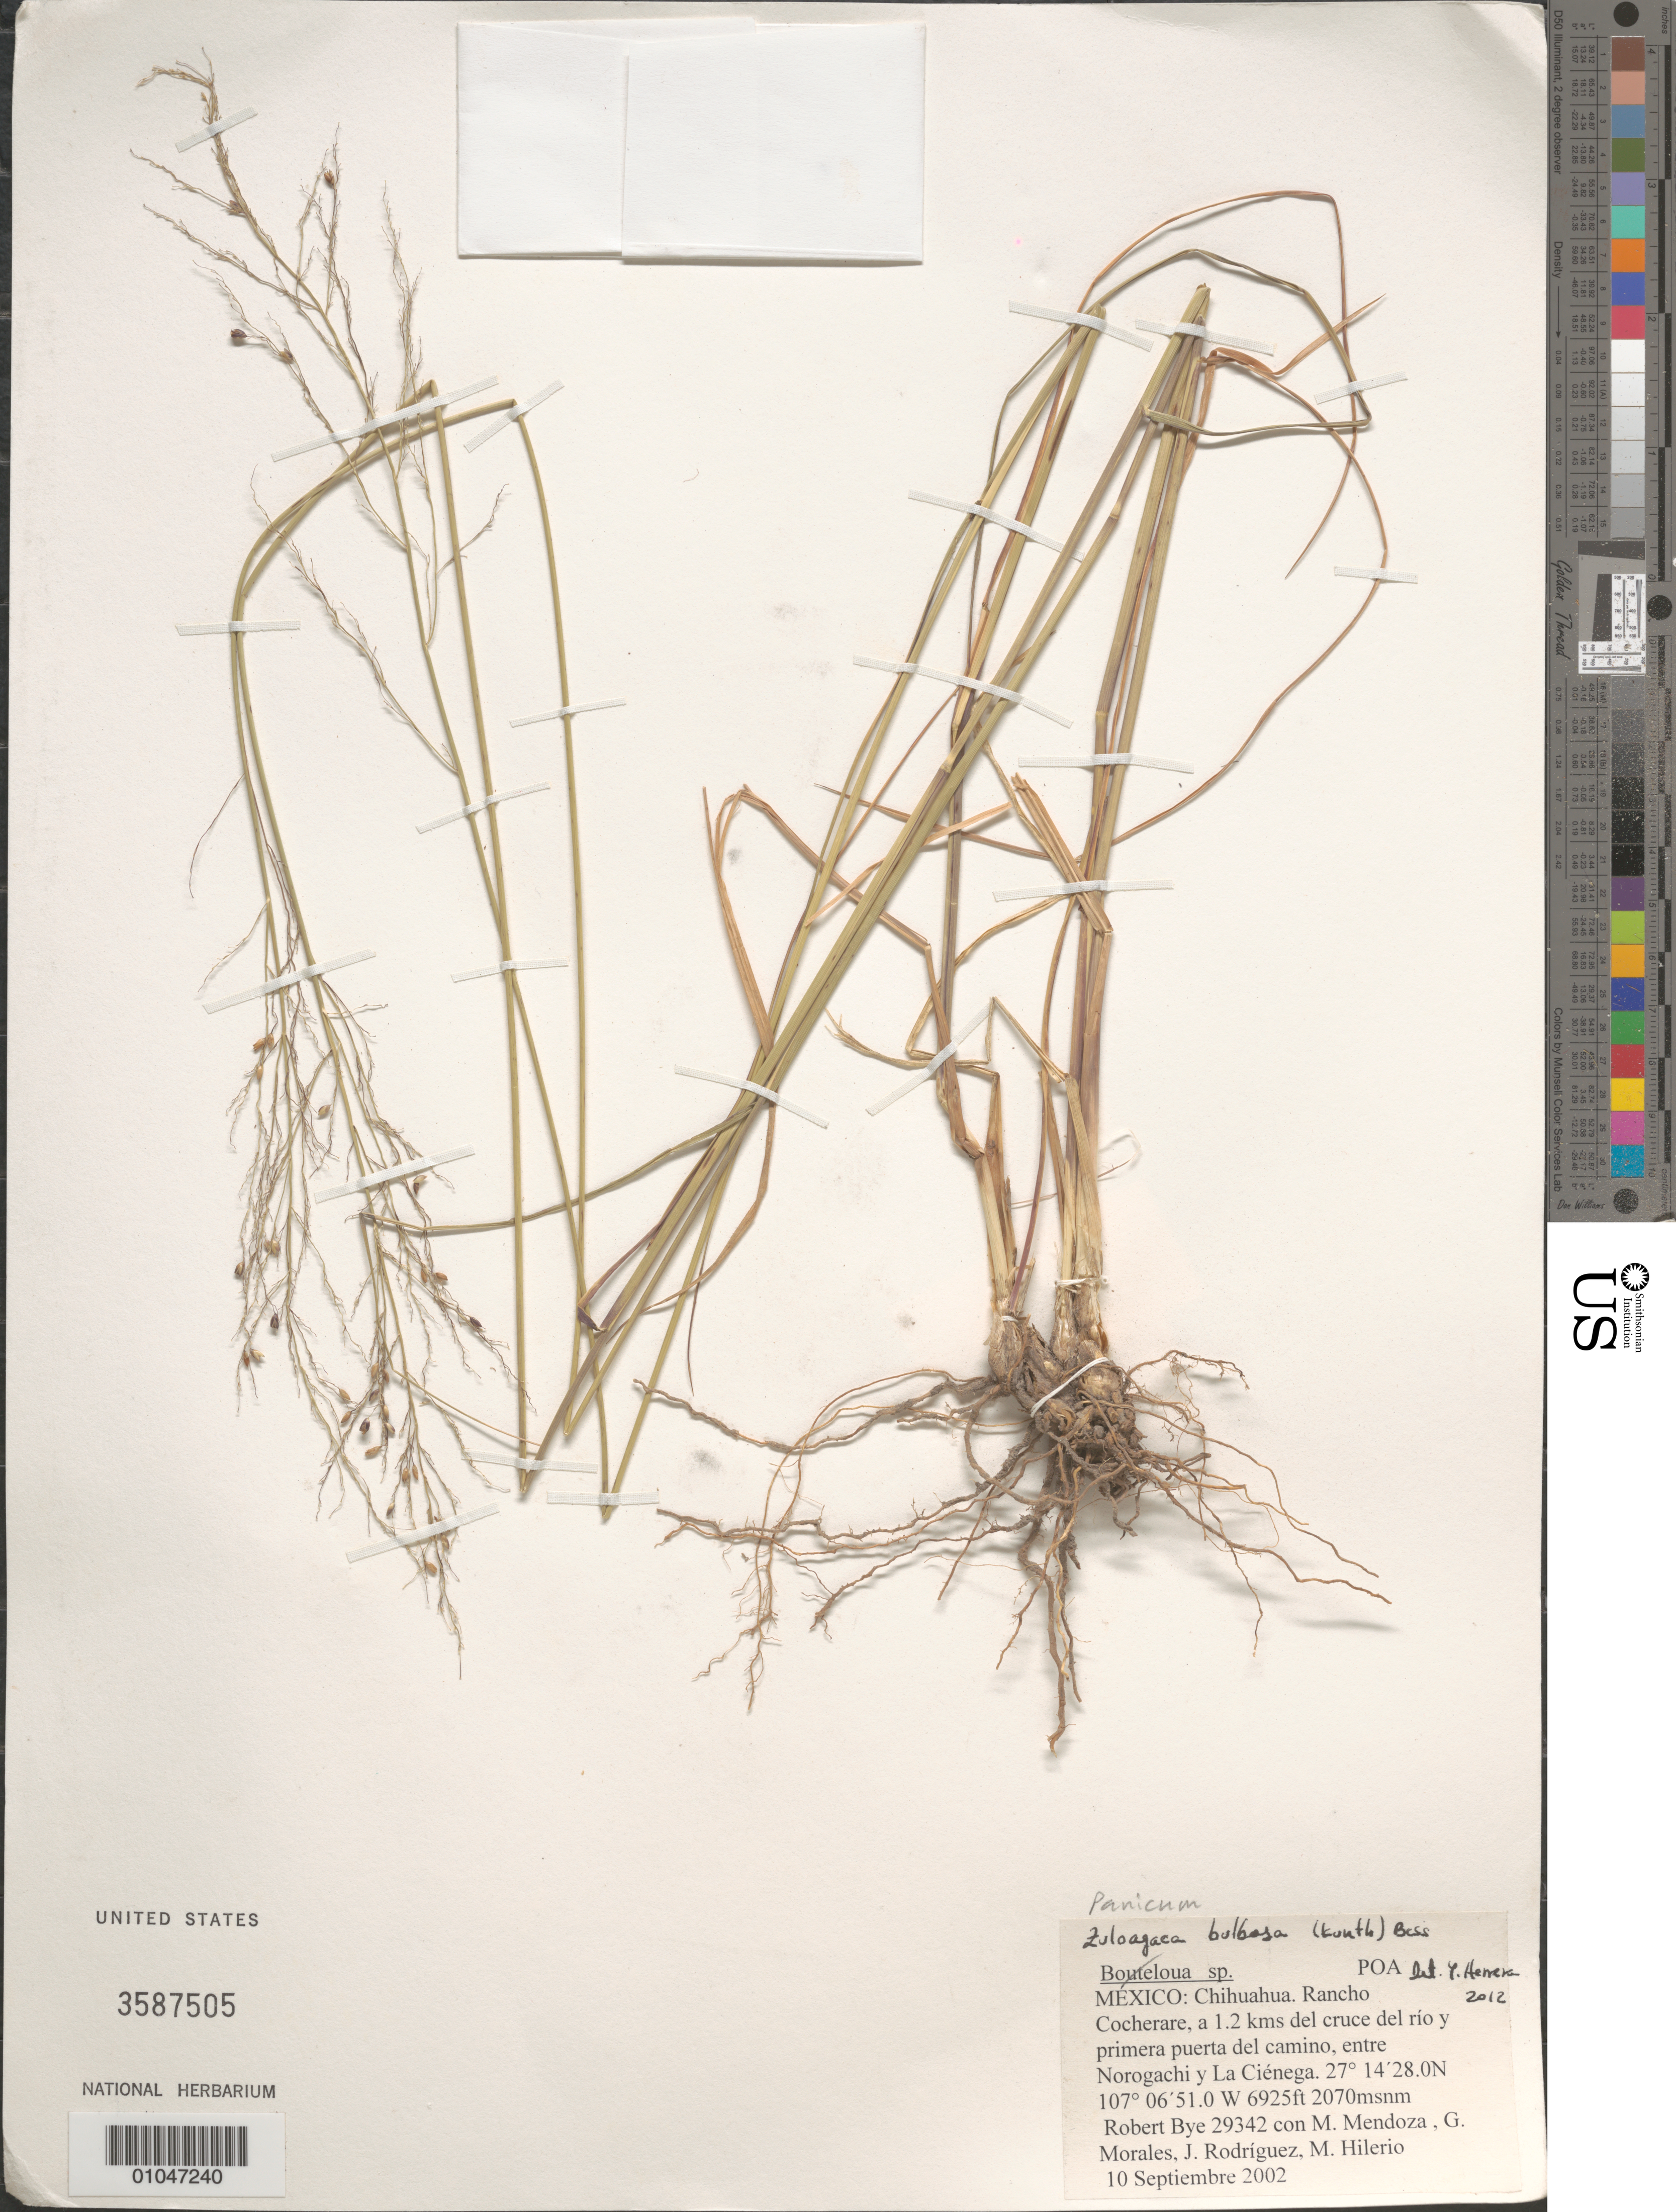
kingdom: Plantae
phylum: Tracheophyta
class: Liliopsida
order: Poales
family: Poaceae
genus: Zuloagaea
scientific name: Zuloagaea bulbosa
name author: (Kunth) E. Bess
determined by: Herrera Arrieta, Y., (CIIDIR), Instituto Politecnico Nacional (MEXICO)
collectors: R. A. Bye, M. Mendoza Garcia, G. Morales, J. Rodríguez & M. Hilerio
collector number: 29342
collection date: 2002-09-10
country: Mexico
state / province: Chihuahua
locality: Cocherare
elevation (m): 2070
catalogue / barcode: US 3587505